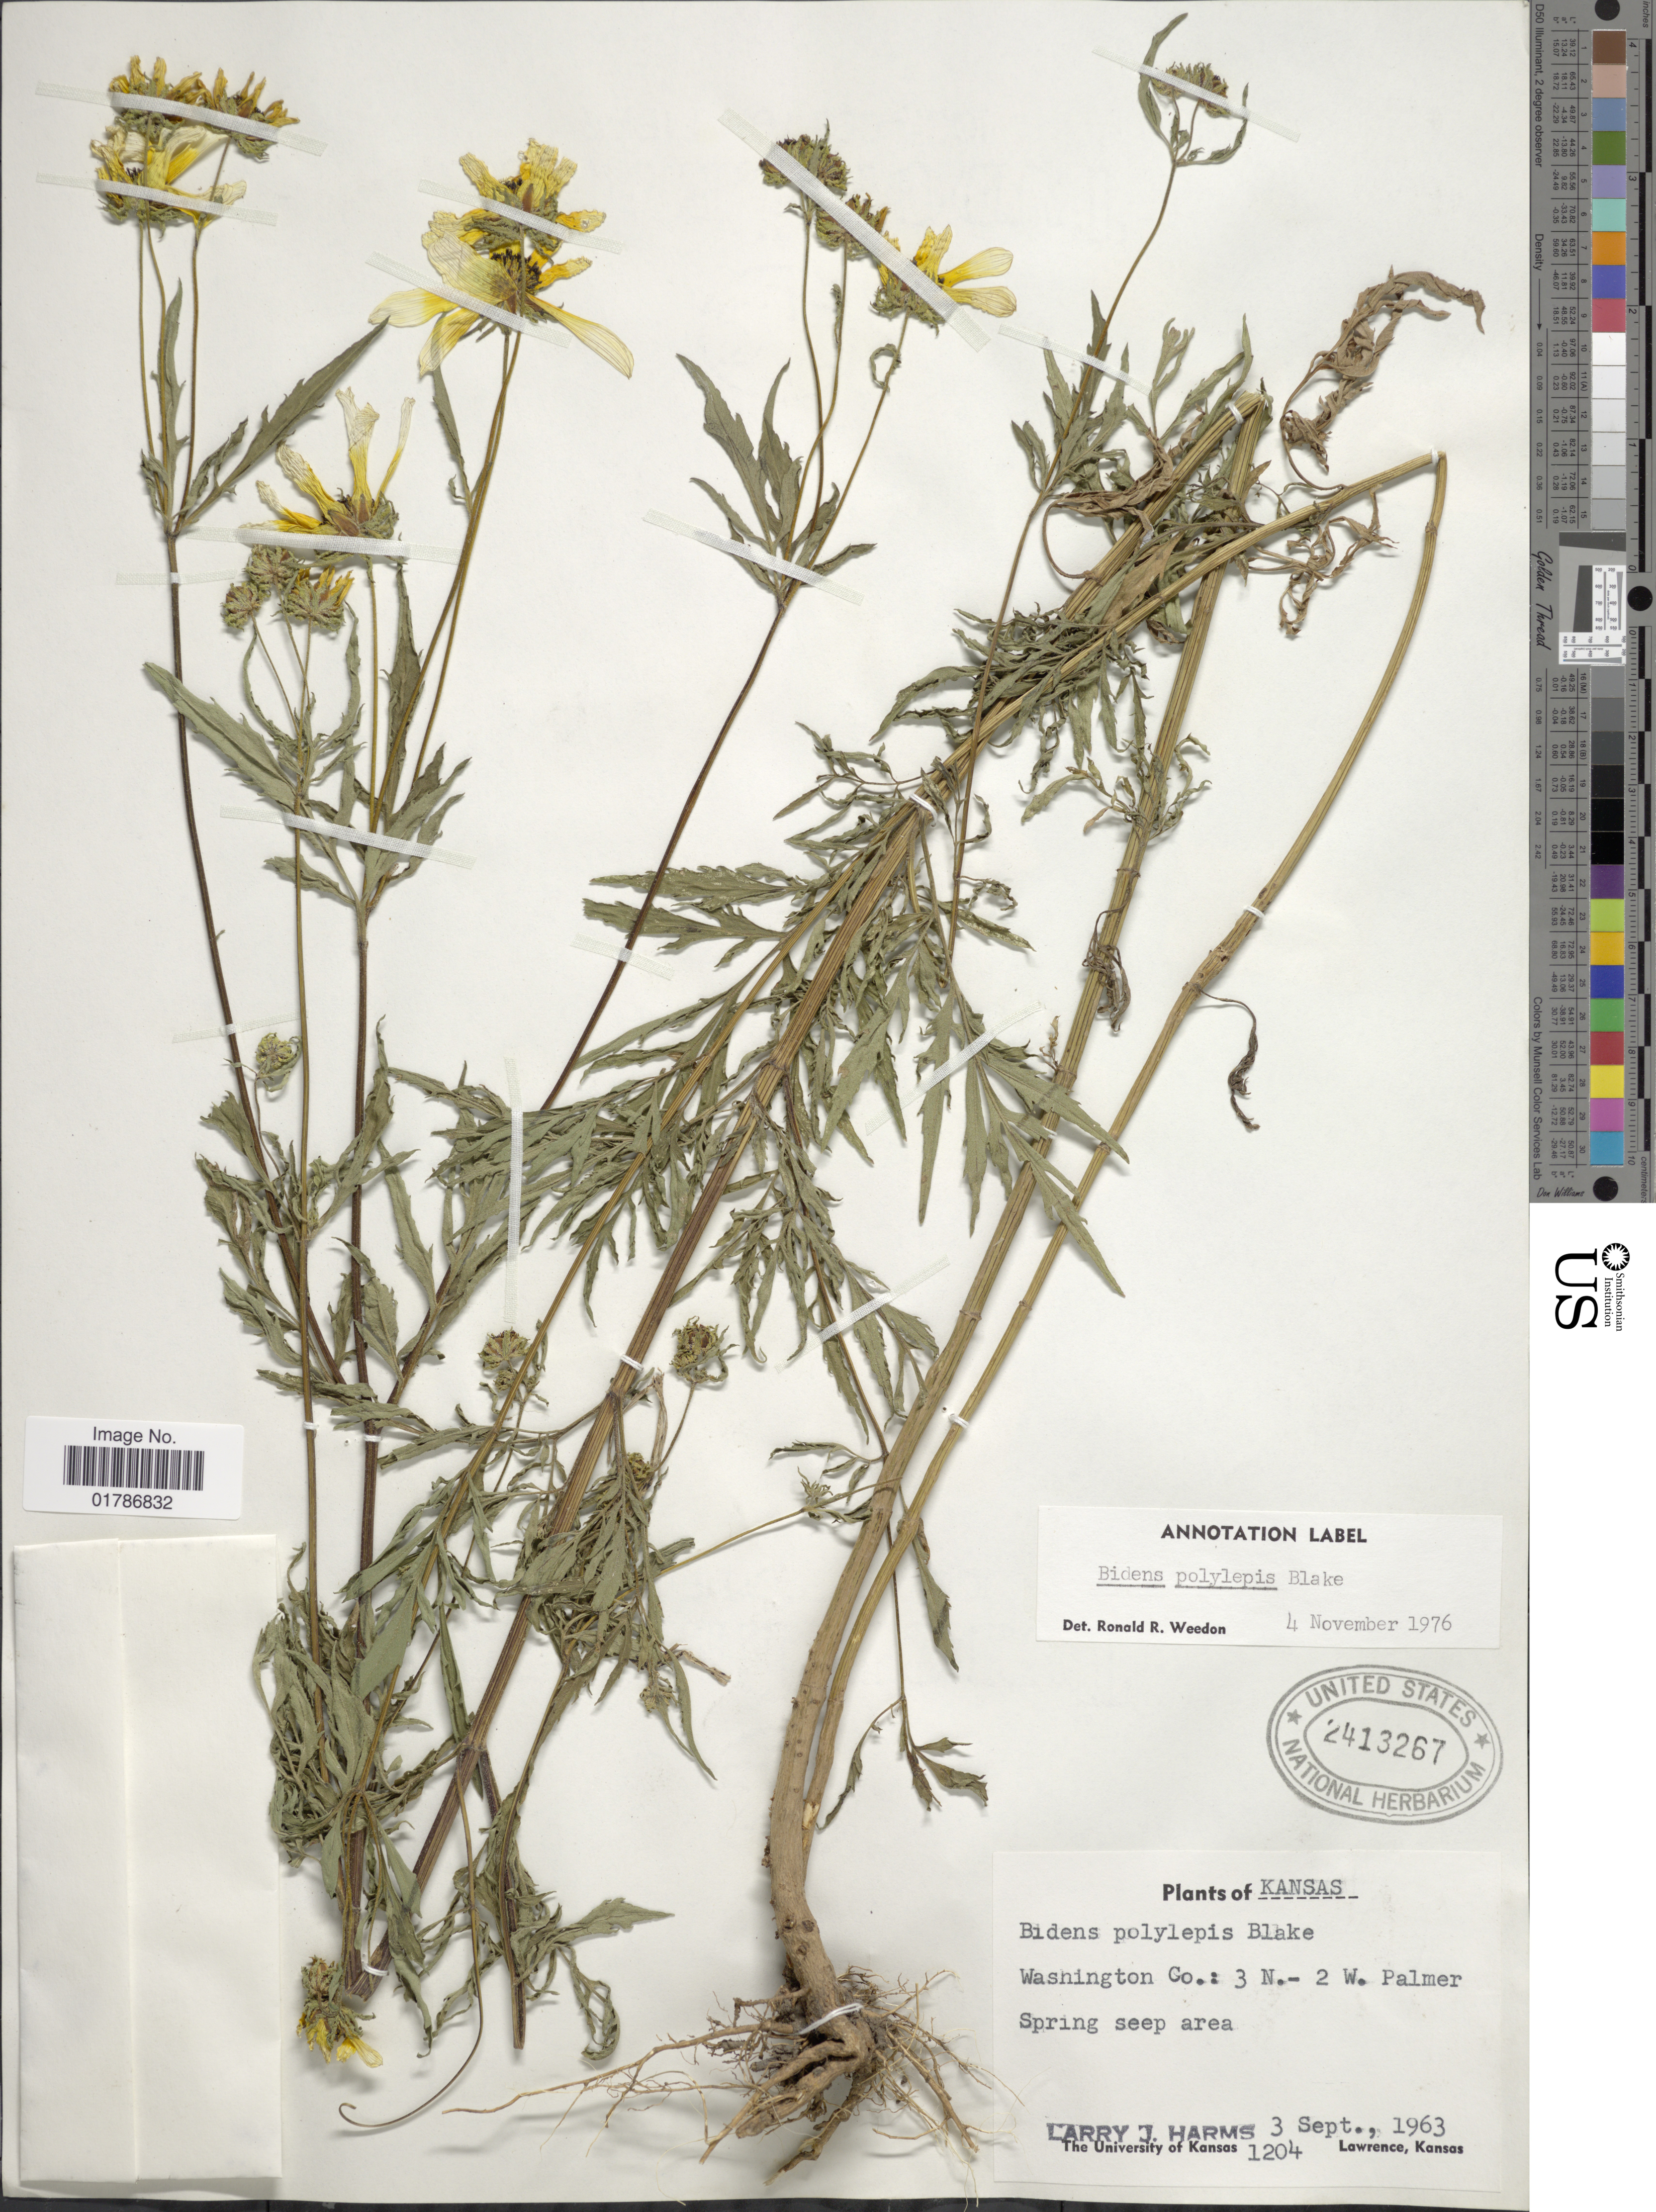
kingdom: Plantae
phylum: Tracheophyta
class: Magnoliopsida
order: Asterales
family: Asteraceae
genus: Bidens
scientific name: Bidens polylepis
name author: S.F. Blake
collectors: L. Harms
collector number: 1204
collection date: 1963-09-03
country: United States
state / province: Kansas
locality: Washingting Co.: 3 N. - 2 W. Palmer Spring seep area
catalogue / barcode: US 243267